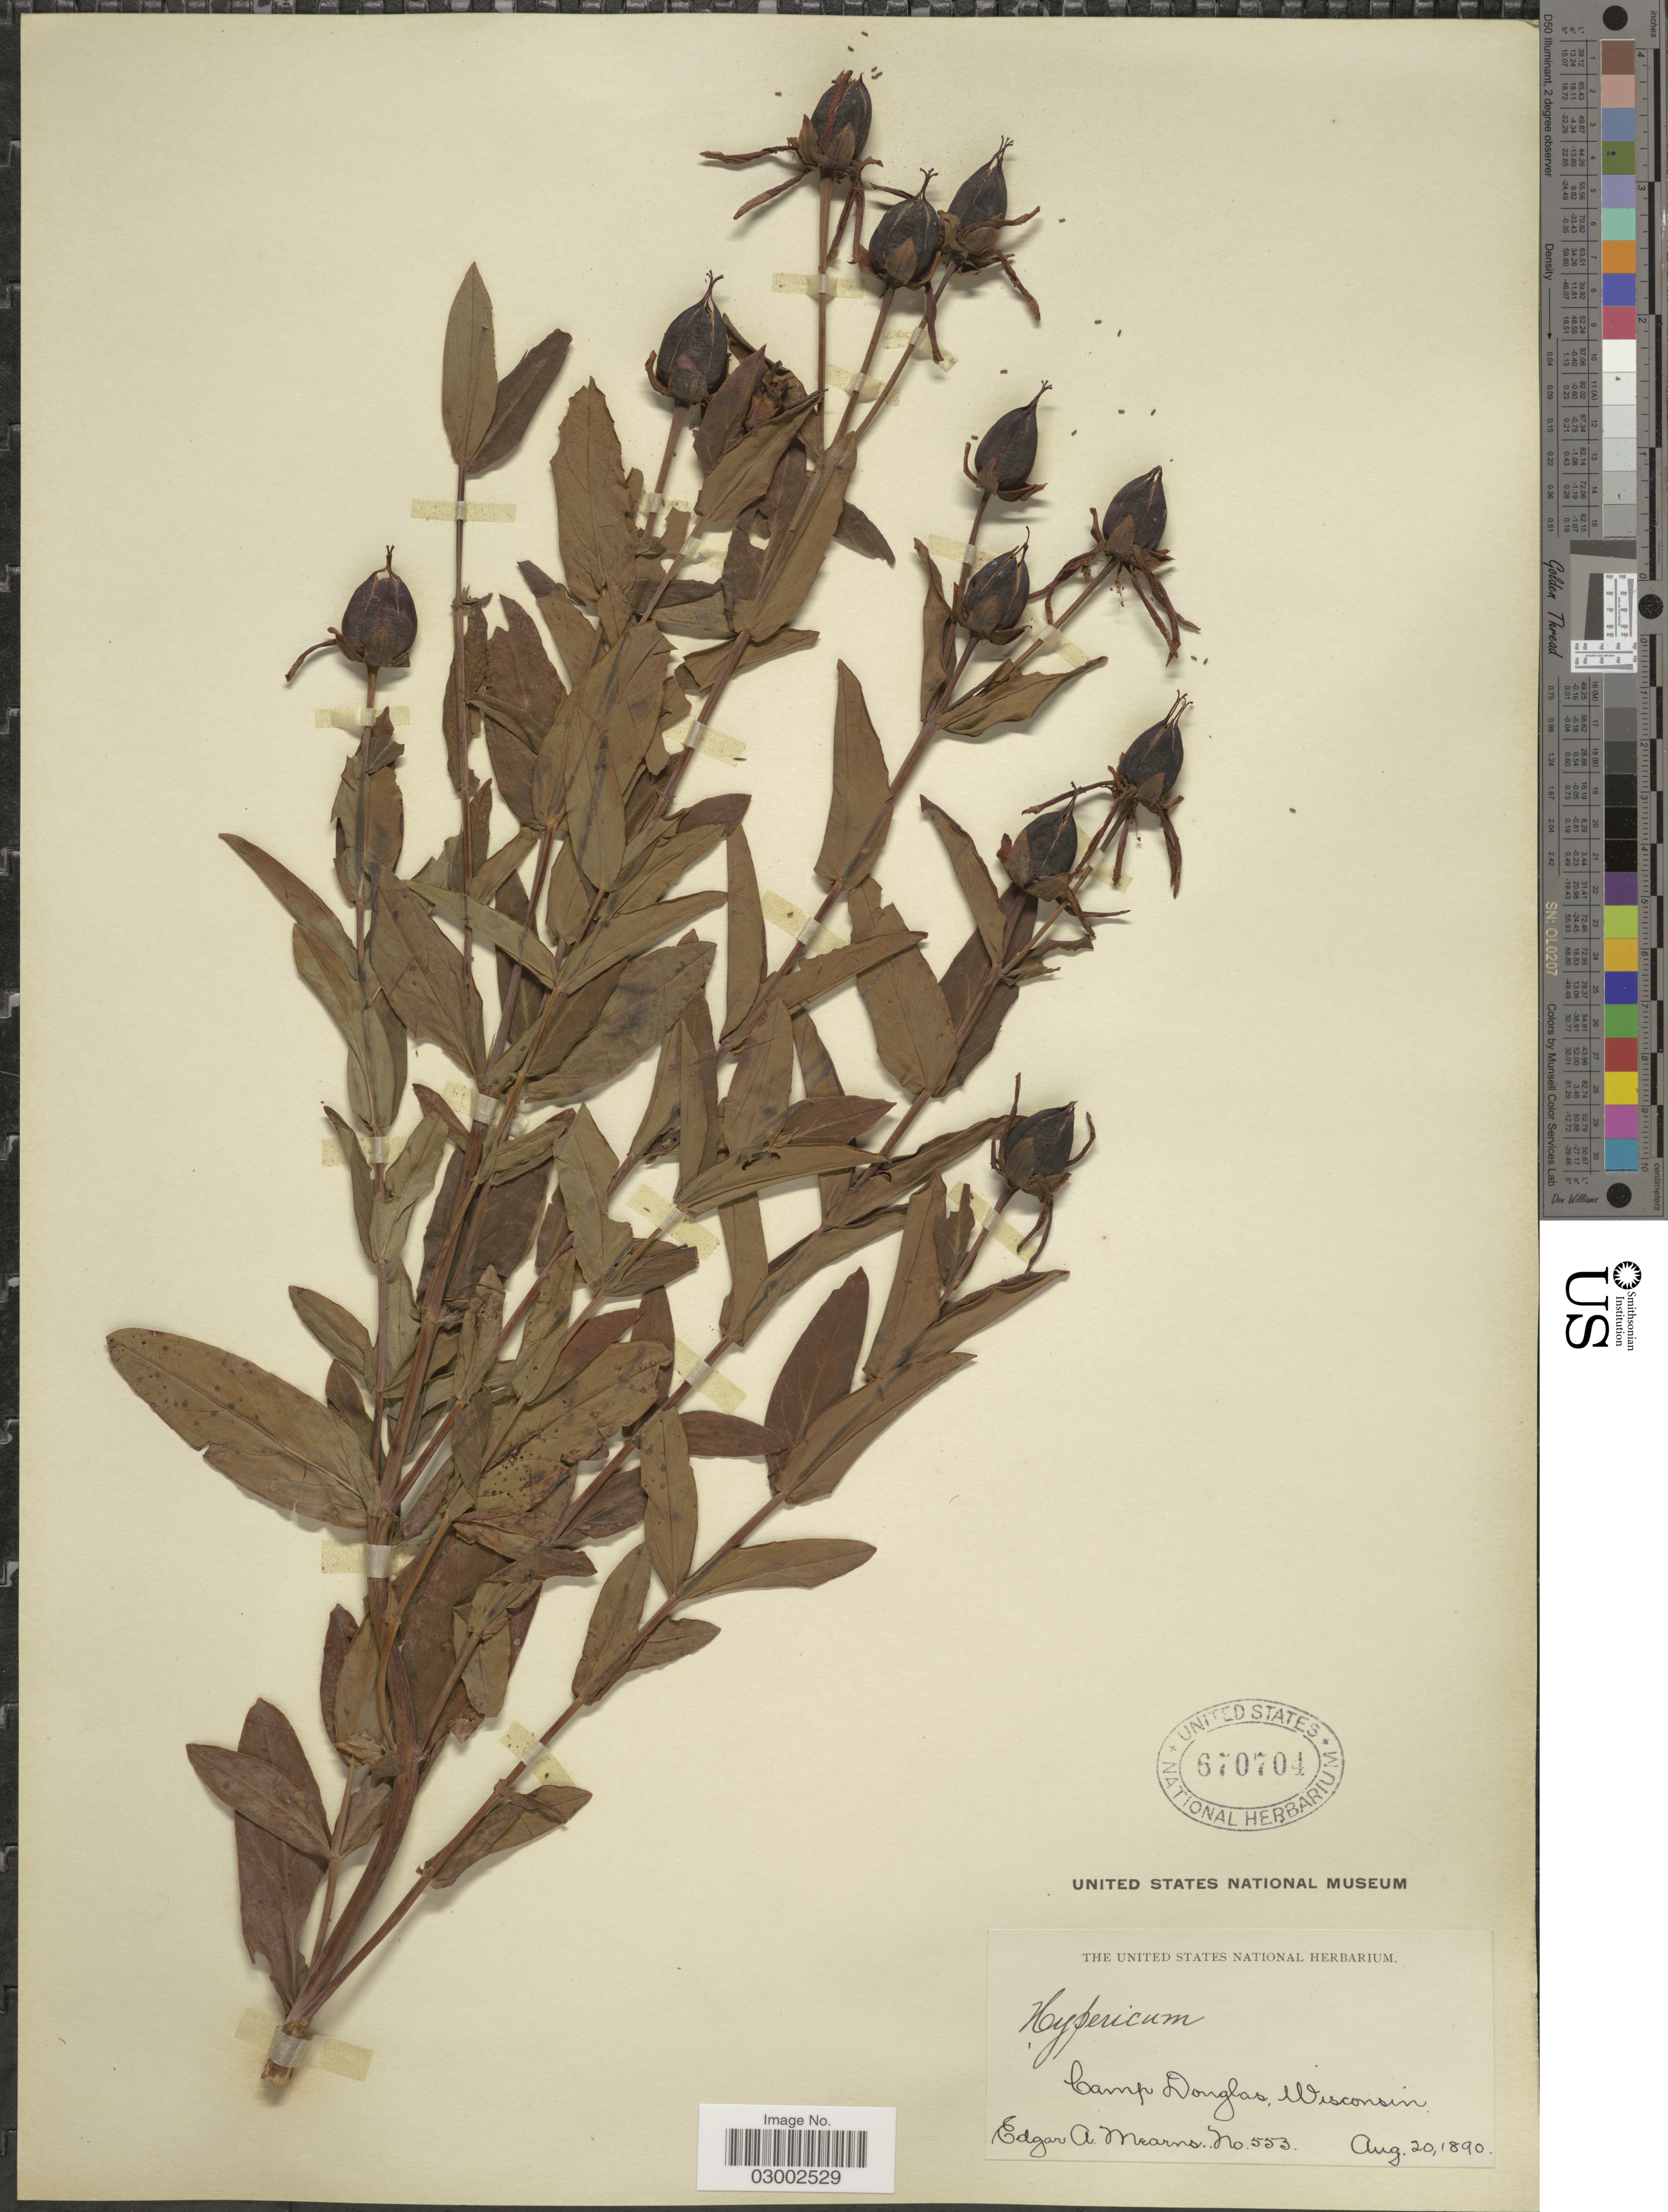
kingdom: Plantae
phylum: Tracheophyta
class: Magnoliopsida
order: Malpighiales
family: Hypericaceae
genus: Hypericum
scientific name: Hypericum ascyron subsp. pyramidatum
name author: (Aiton) N. Robson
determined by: Strong, Mark T., (BOT), Smithsonian Institution - National Museum of Natural History (UNITED STATES)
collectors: E. A. Mearns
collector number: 553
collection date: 1890-08-20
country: United States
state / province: Wisconsin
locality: Camp Douglas.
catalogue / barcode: US 670704